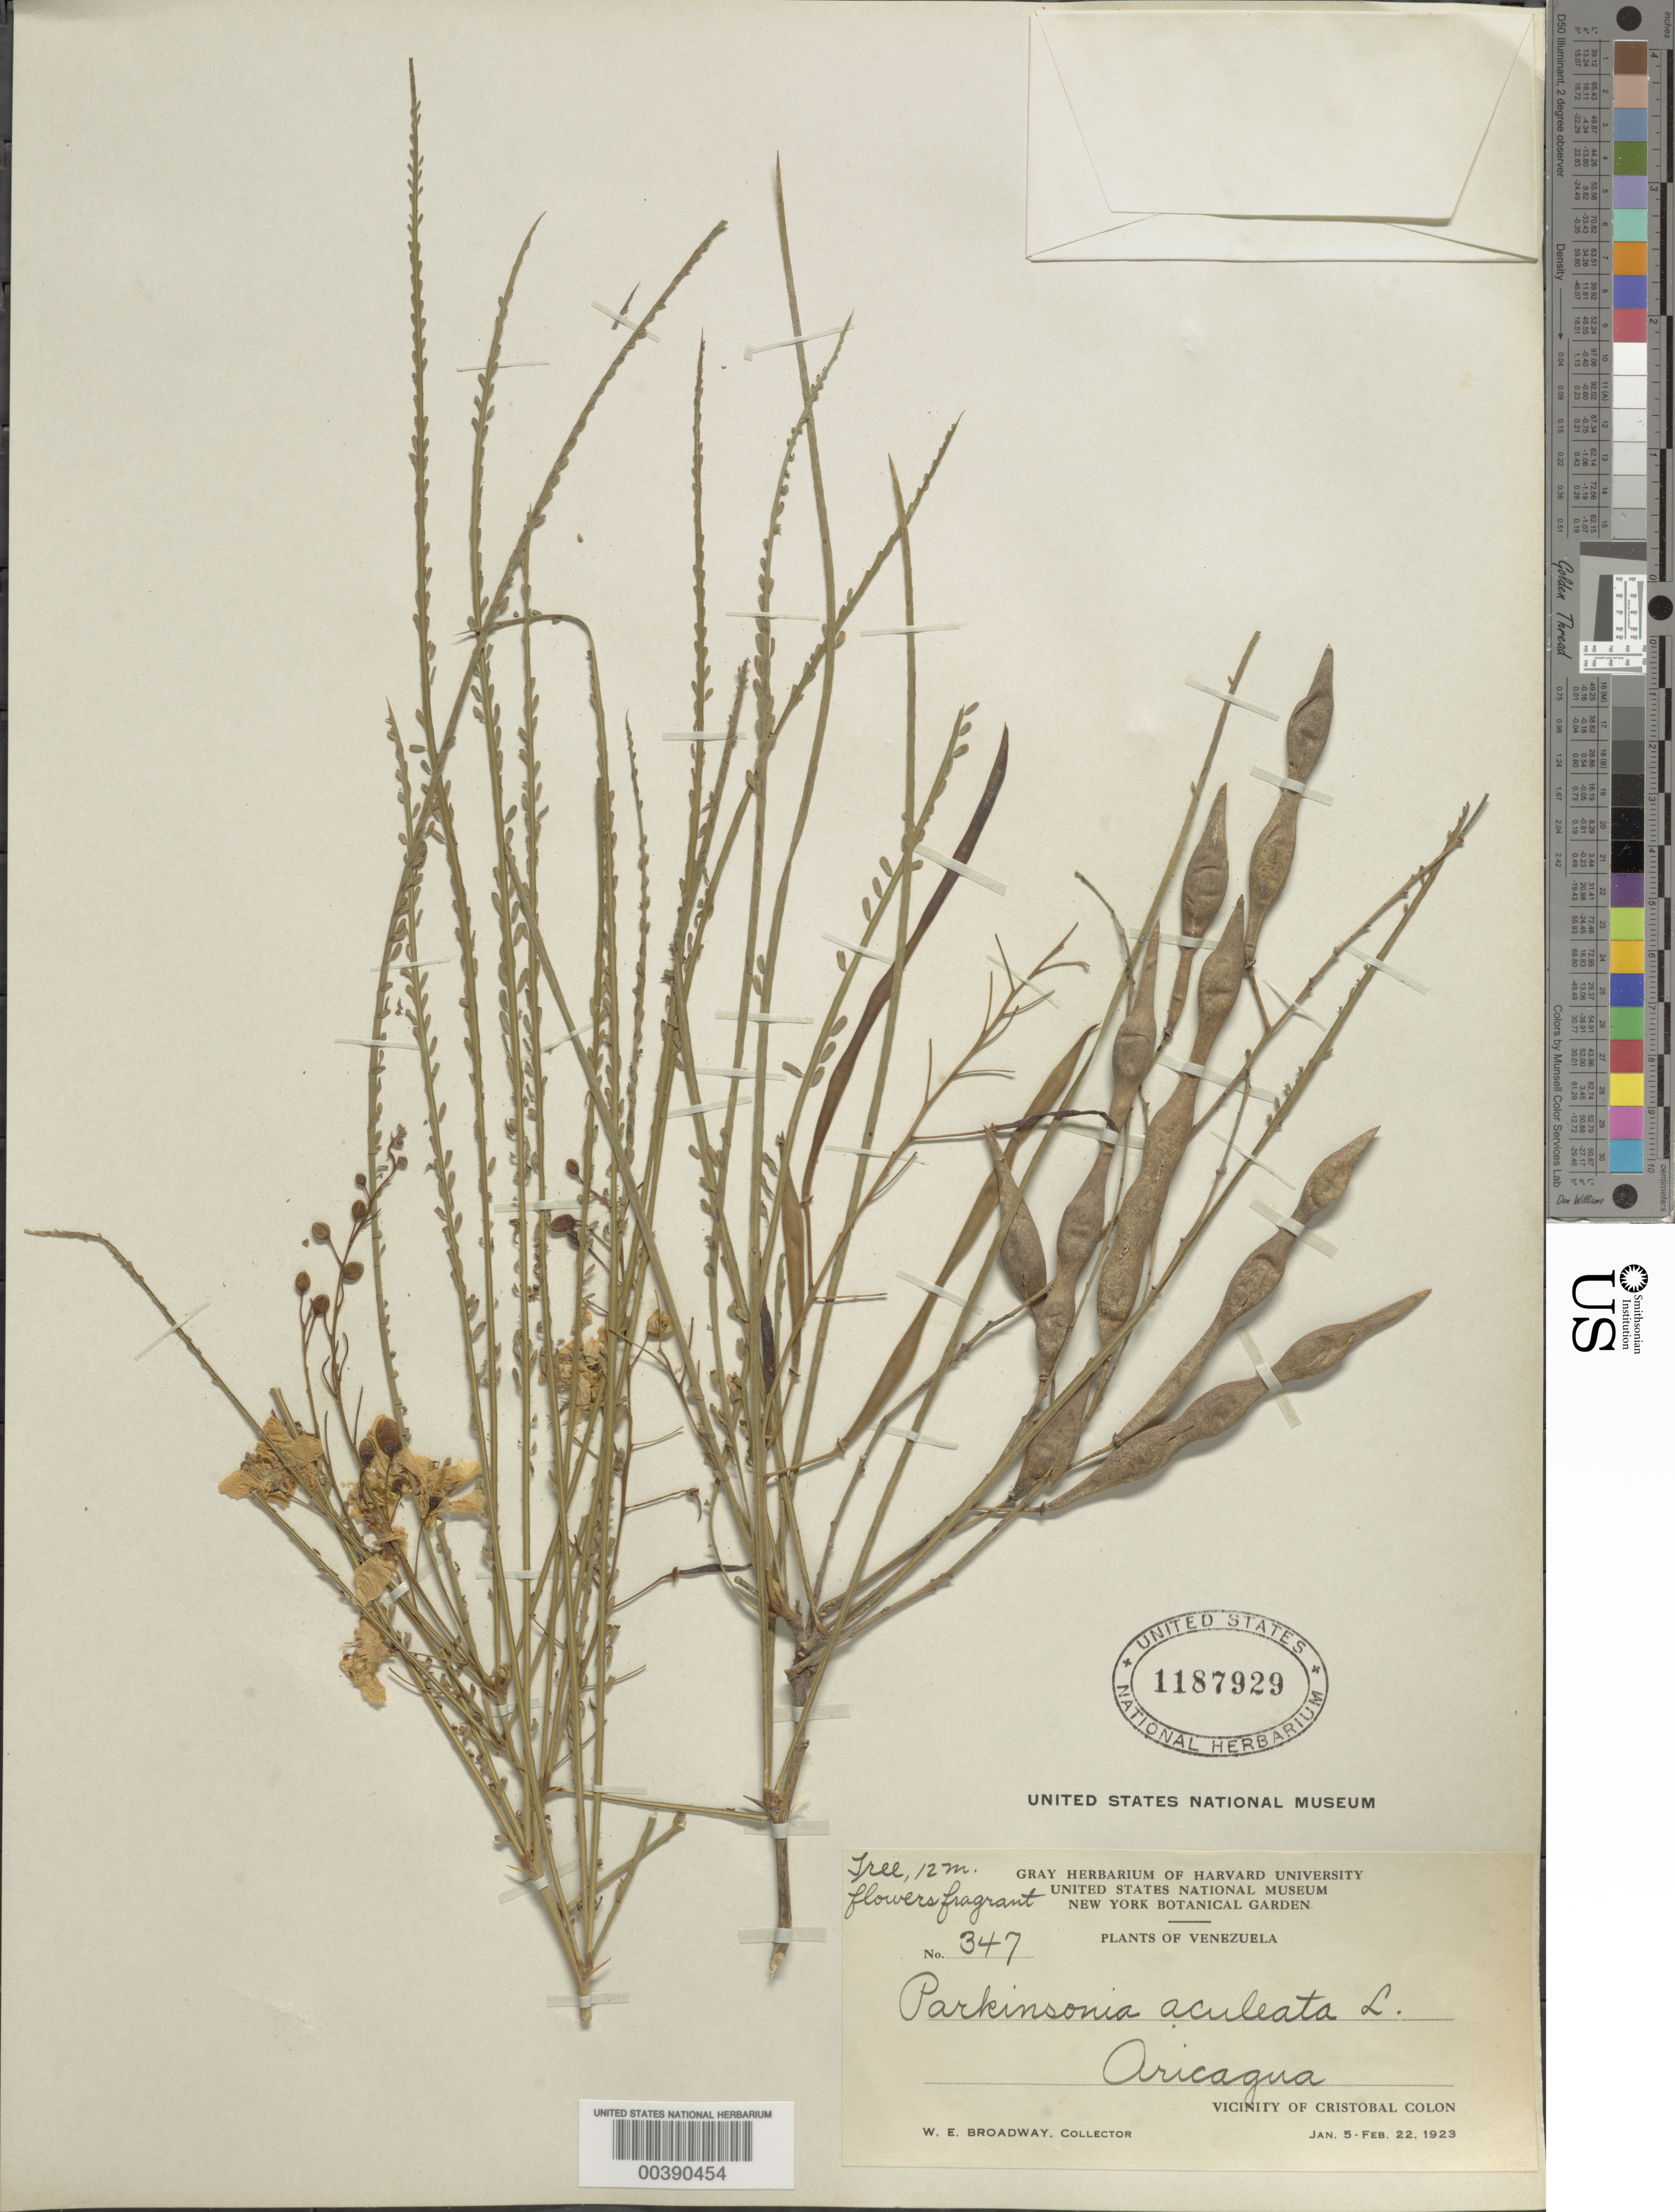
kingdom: Plantae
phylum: Tracheophyta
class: Magnoliopsida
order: Fabales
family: Fabaceae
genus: Parkinsonia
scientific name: Parkinsonia aculeata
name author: L.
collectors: W. E. Broadway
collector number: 347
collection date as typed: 05 Jan 1923 to 22 Feb 1923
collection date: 1923-01-05/1923-02-22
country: Venezuela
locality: Vicinity of Cristobal Colon.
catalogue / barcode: US 1187929